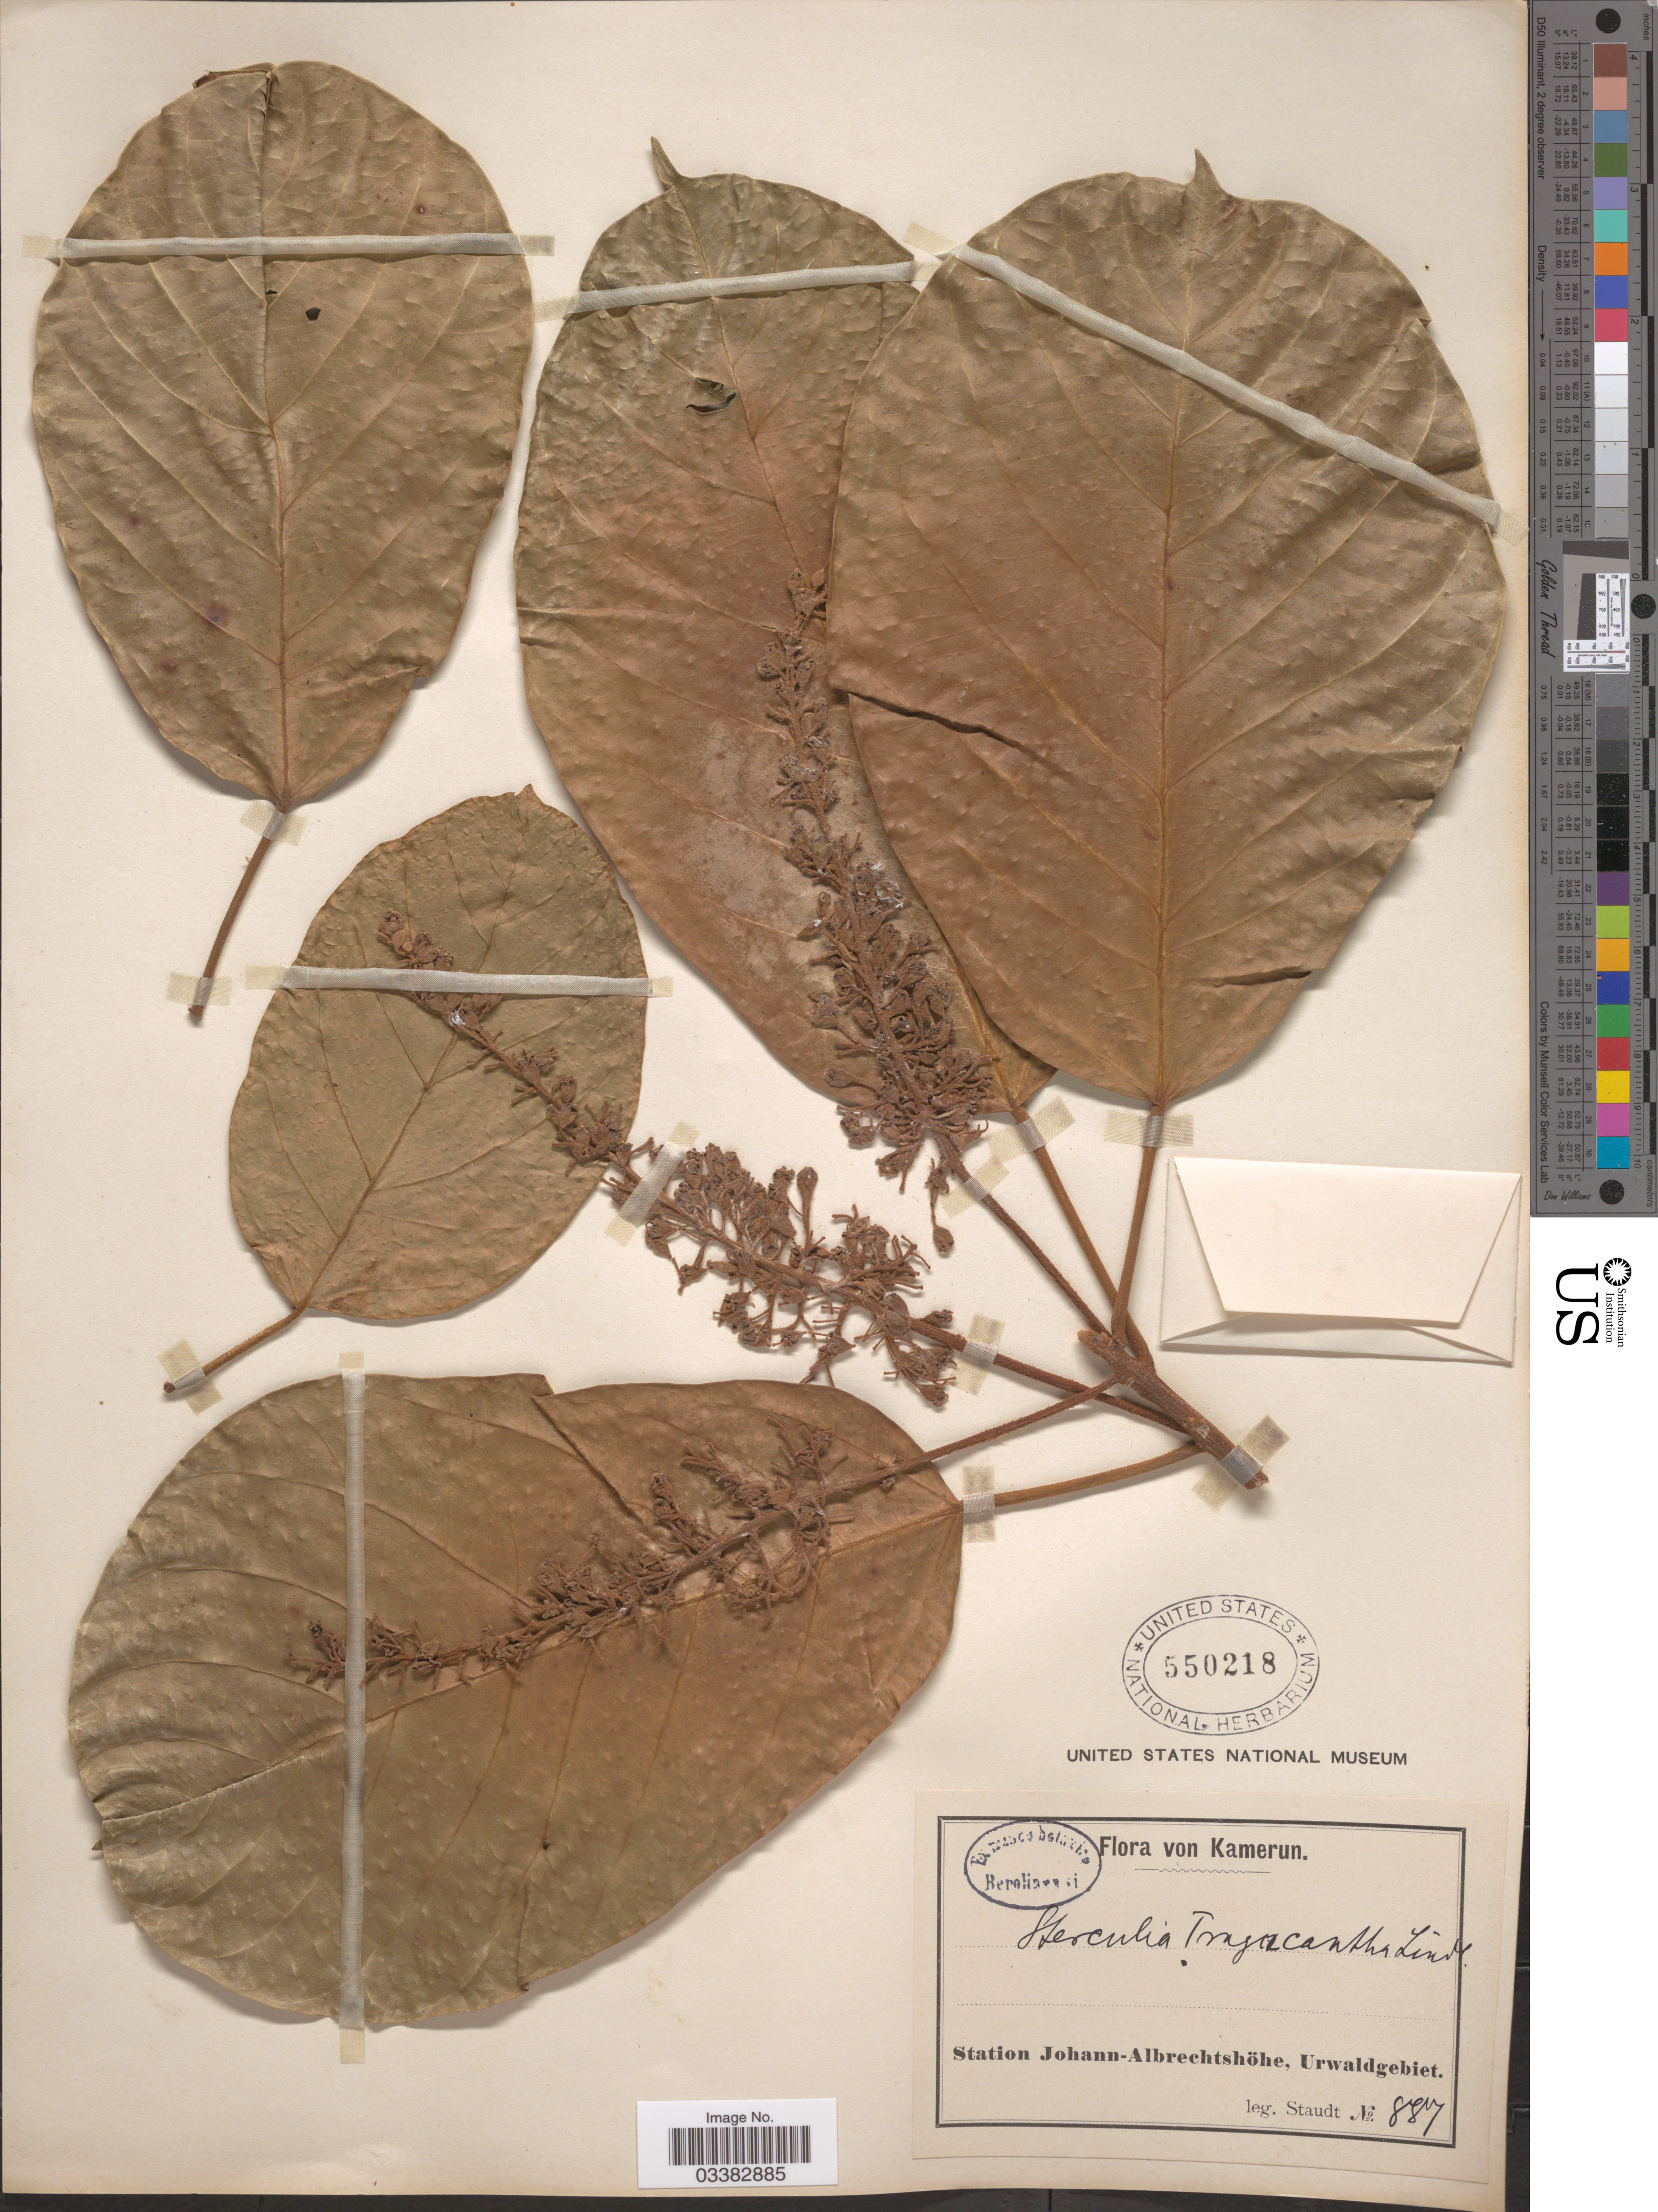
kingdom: Plantae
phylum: Tracheophyta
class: Magnoliopsida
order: Malvales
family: Malvaceae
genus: Sterculia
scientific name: Sterculia tragacantha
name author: Lindl.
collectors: -. Staudt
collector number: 887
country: Cameroon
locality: Station Johann-Albrechtshöhe, Urwaldgebiet.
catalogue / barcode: US 550218